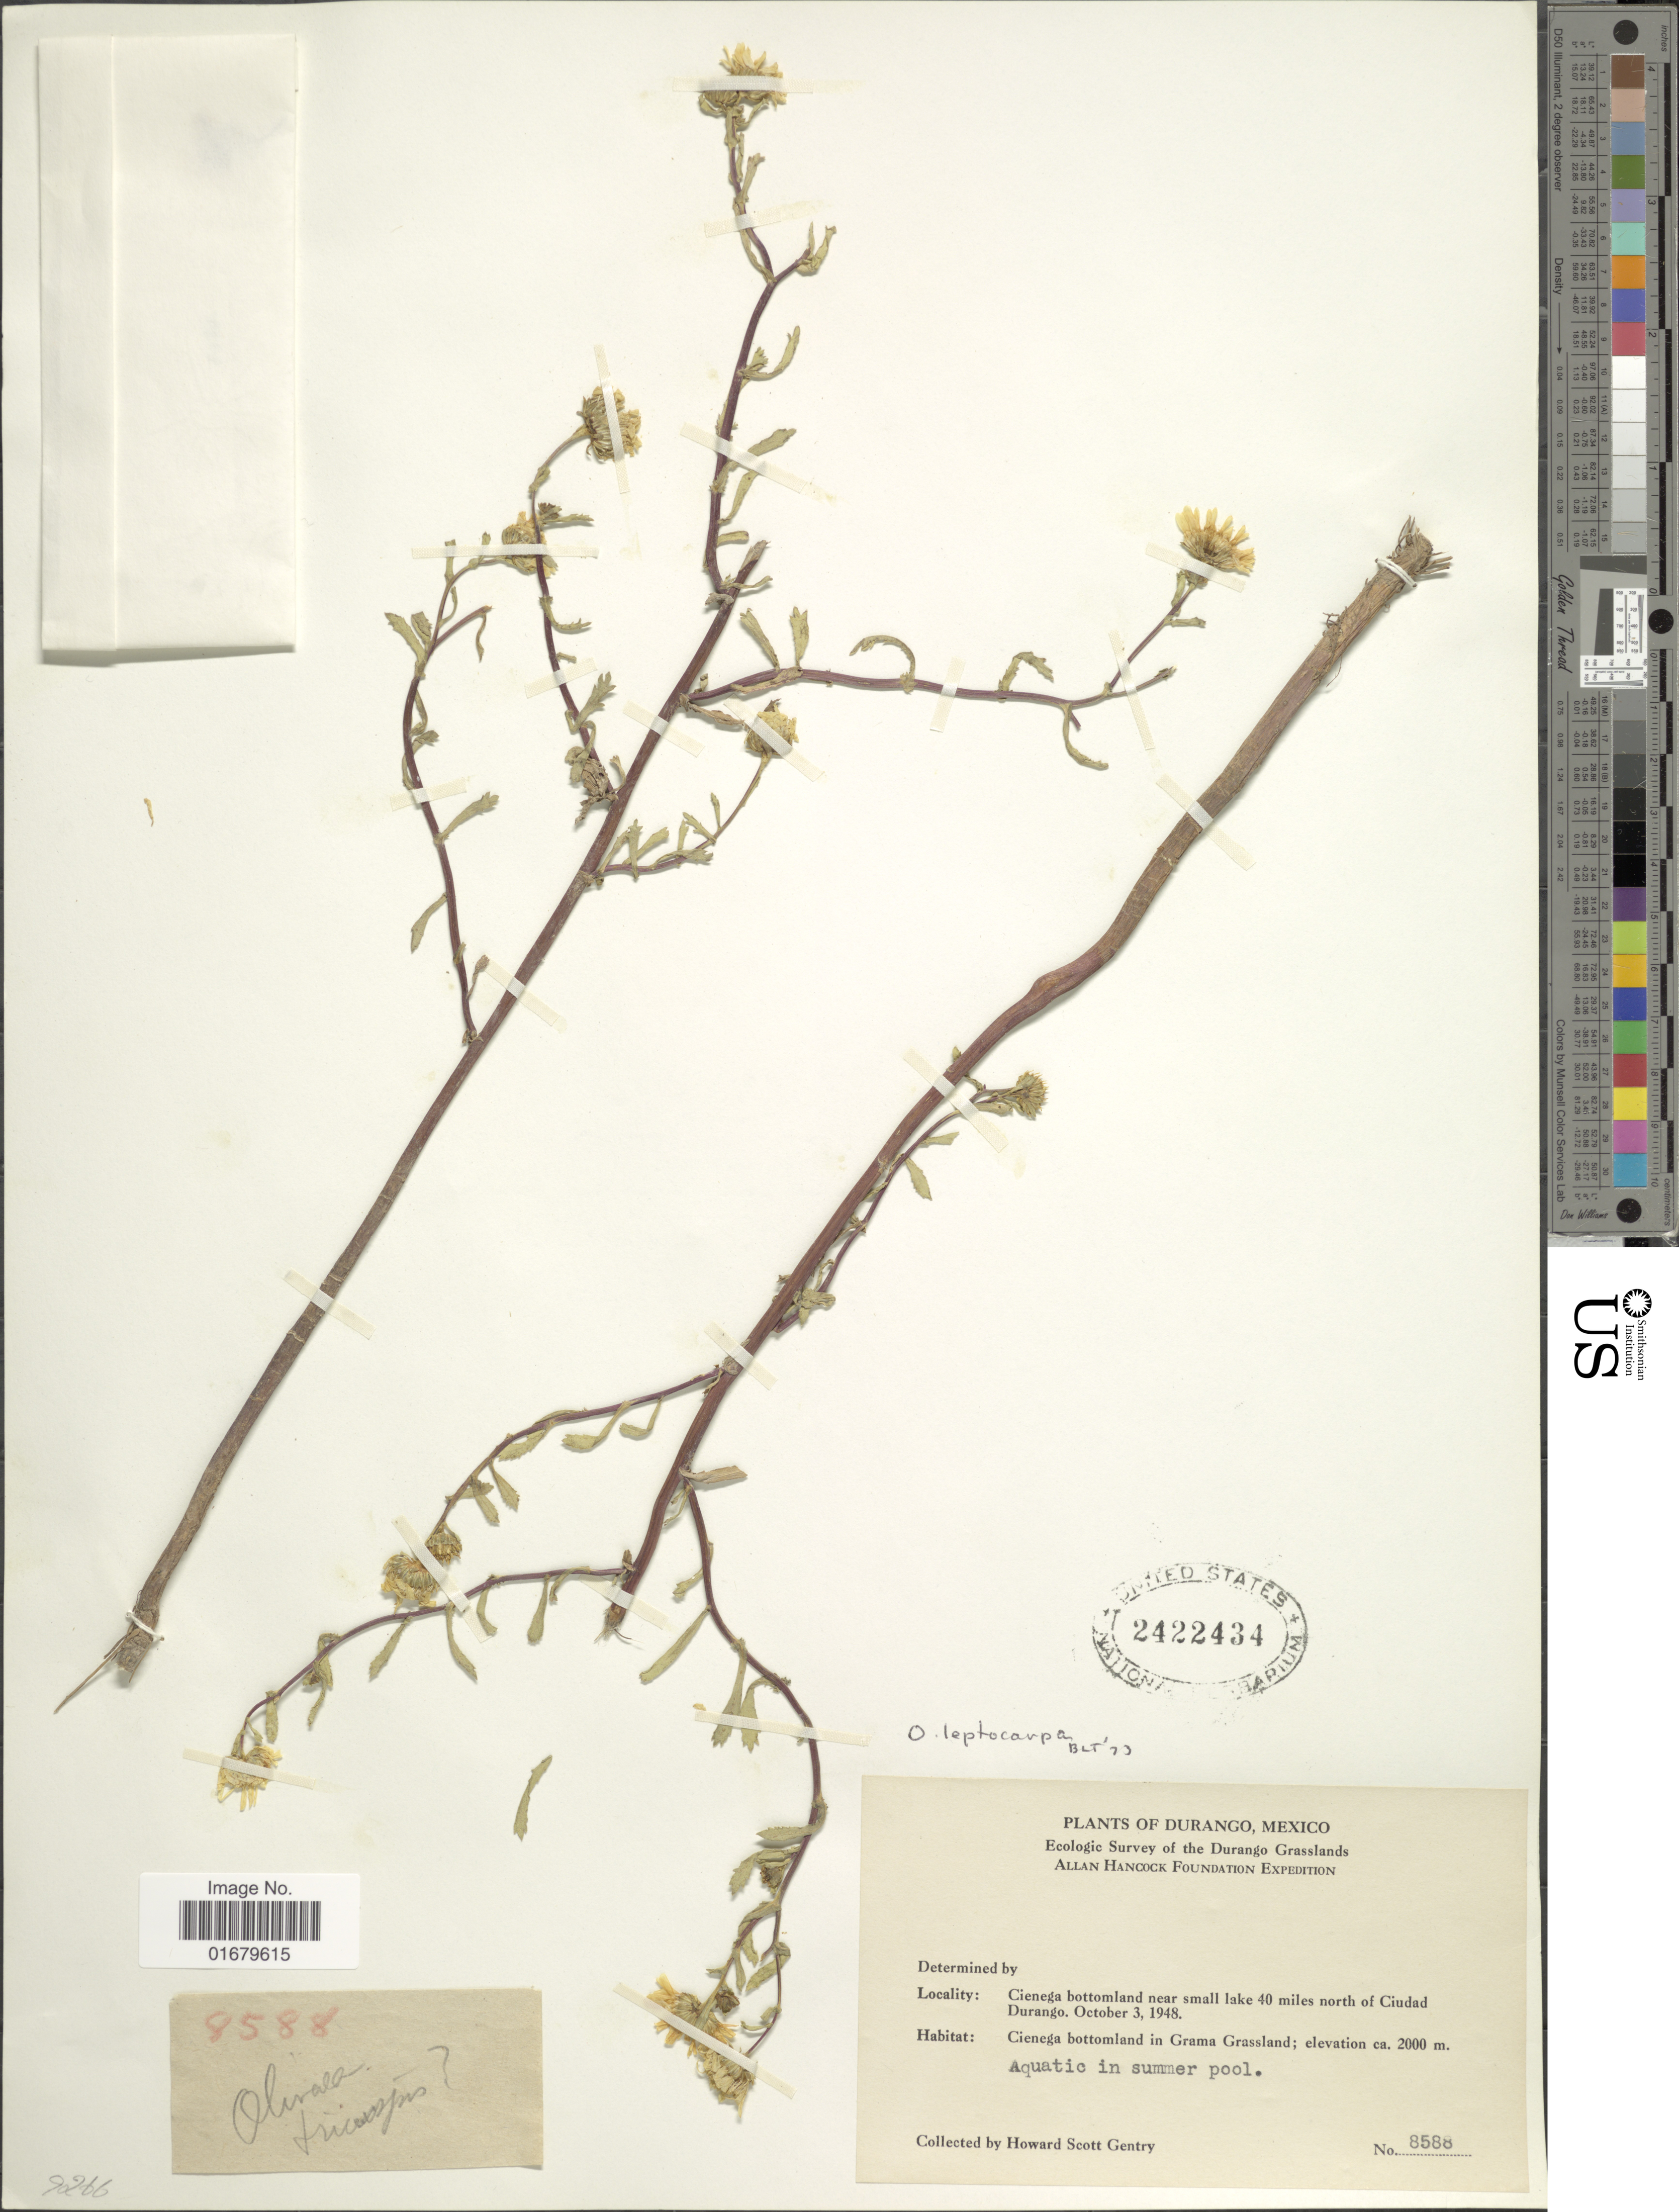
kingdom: Plantae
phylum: Tracheophyta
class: Magnoliopsida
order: Asterales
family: Asteraceae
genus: Olivaea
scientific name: Olivaea leptocarpa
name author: Dejong & Beaman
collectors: H. S. Gentry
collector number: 8588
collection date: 1948-10-03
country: Mexico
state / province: Durango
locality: Cienega bottomland near small lake 40 miles north of Ciudad Durango, Cienega bottomland in Grama Grassland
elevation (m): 2000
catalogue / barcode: US 2422434